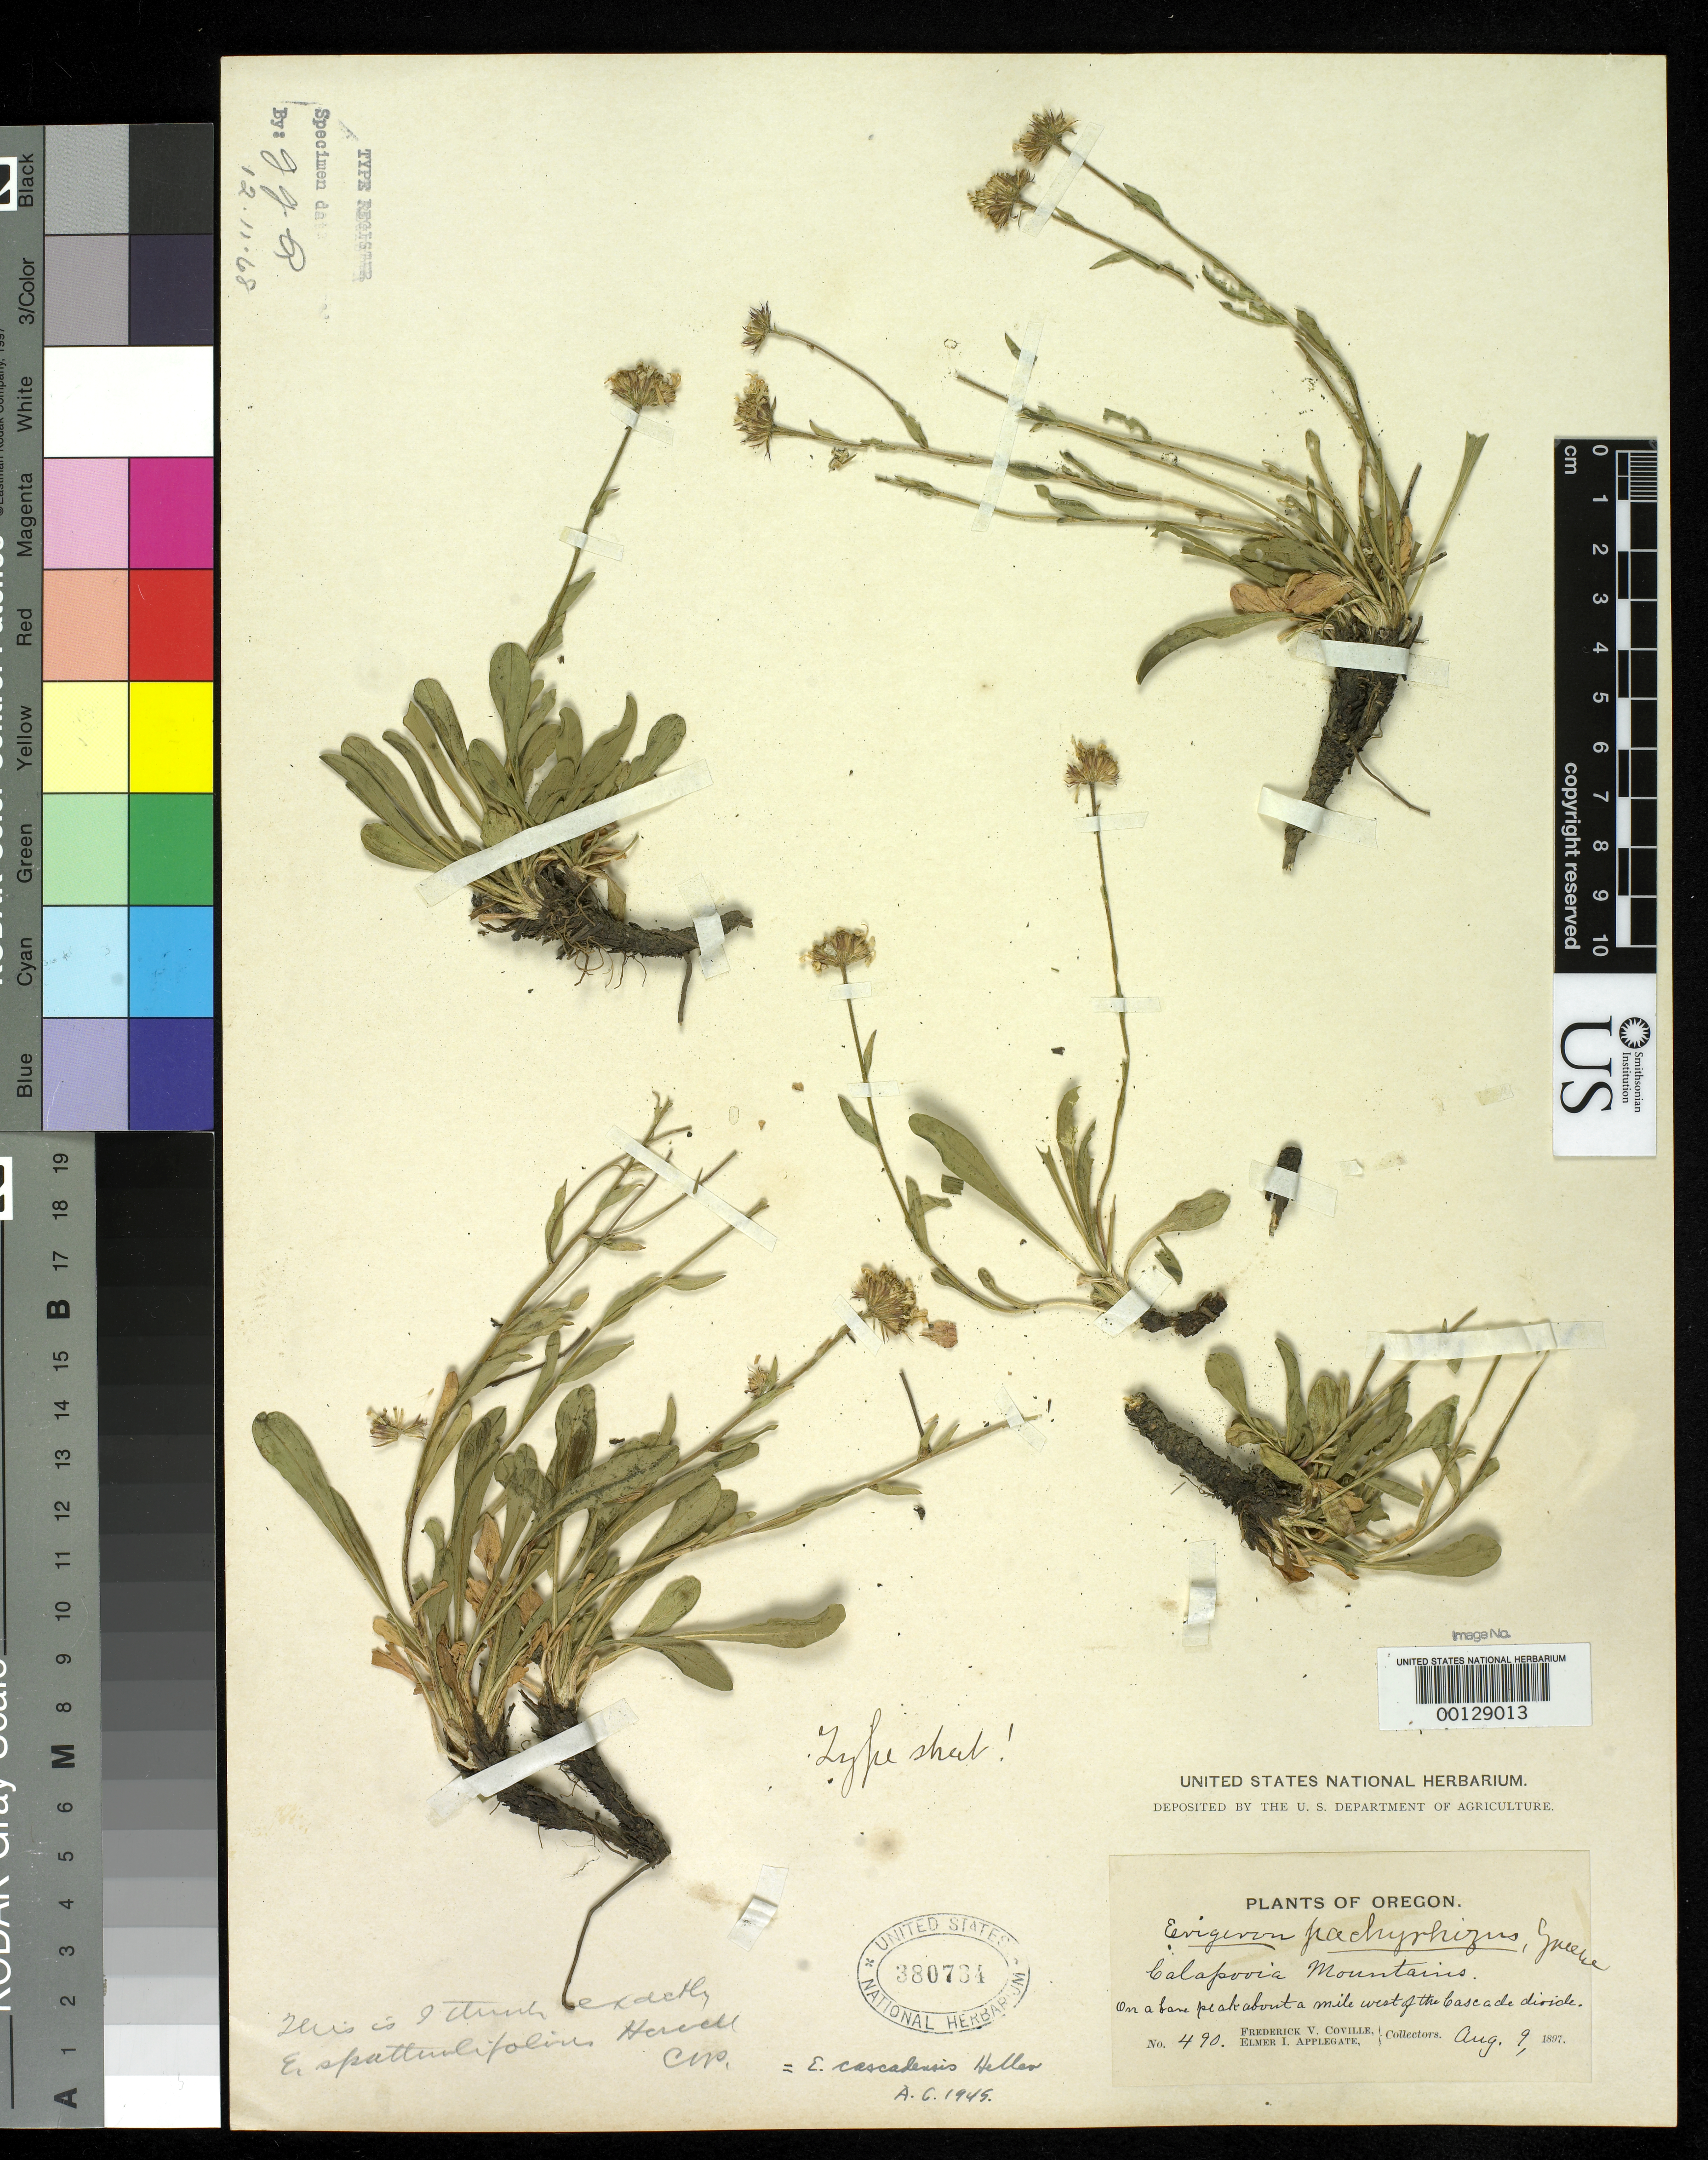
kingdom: Plantae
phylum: Tracheophyta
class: Magnoliopsida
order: Asterales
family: Asteraceae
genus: Erigeron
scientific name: Erigeron pachyrhizus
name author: Greene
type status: Isotype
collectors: F. V. Coville & E. I. Applegate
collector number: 490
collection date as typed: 09 Aug 1897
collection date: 1897-08-09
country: United States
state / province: Oregon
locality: Cascade Divide, Calapooia Mountains.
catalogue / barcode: US 380734